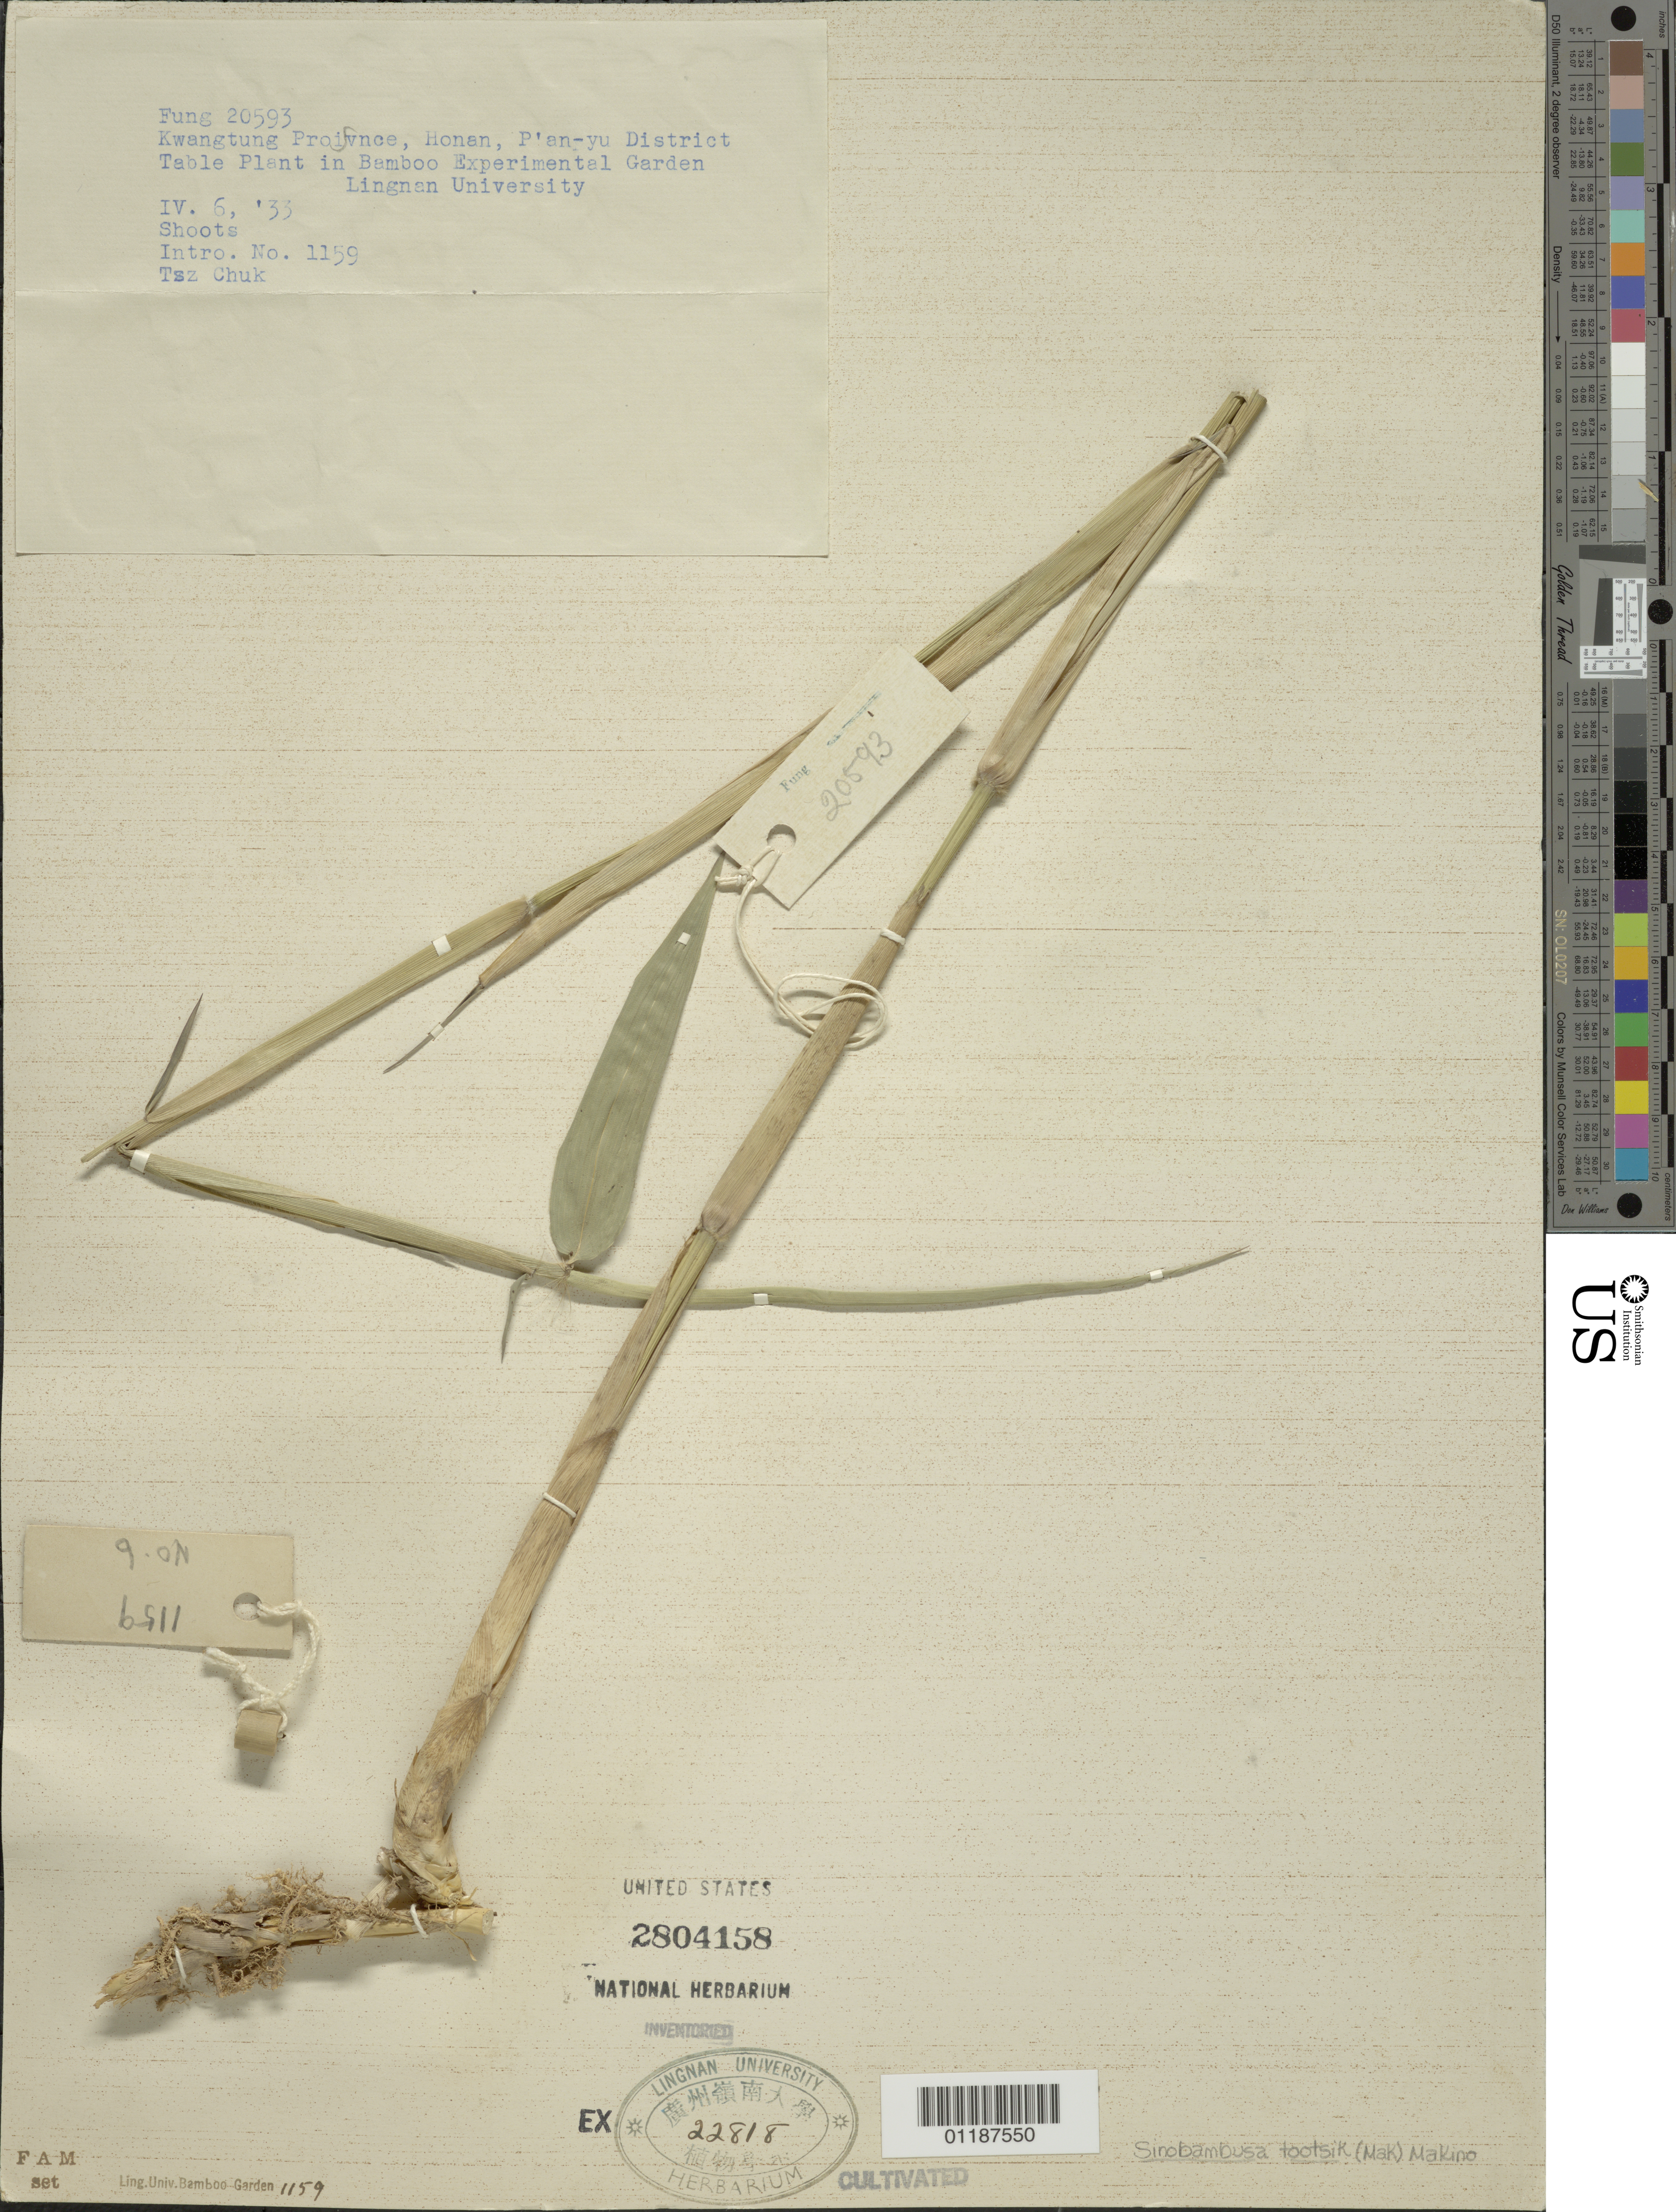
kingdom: Plantae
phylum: Tracheophyta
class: Liliopsida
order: Poales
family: Poaceae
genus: Sinobambusa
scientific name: Sinobambusa tootsik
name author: Makino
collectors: H. L. Fung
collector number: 20593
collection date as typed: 06 Apr 1933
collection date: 1933-04-06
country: China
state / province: Guangdong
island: Honam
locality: Lingnan univ. bg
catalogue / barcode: US 2804158